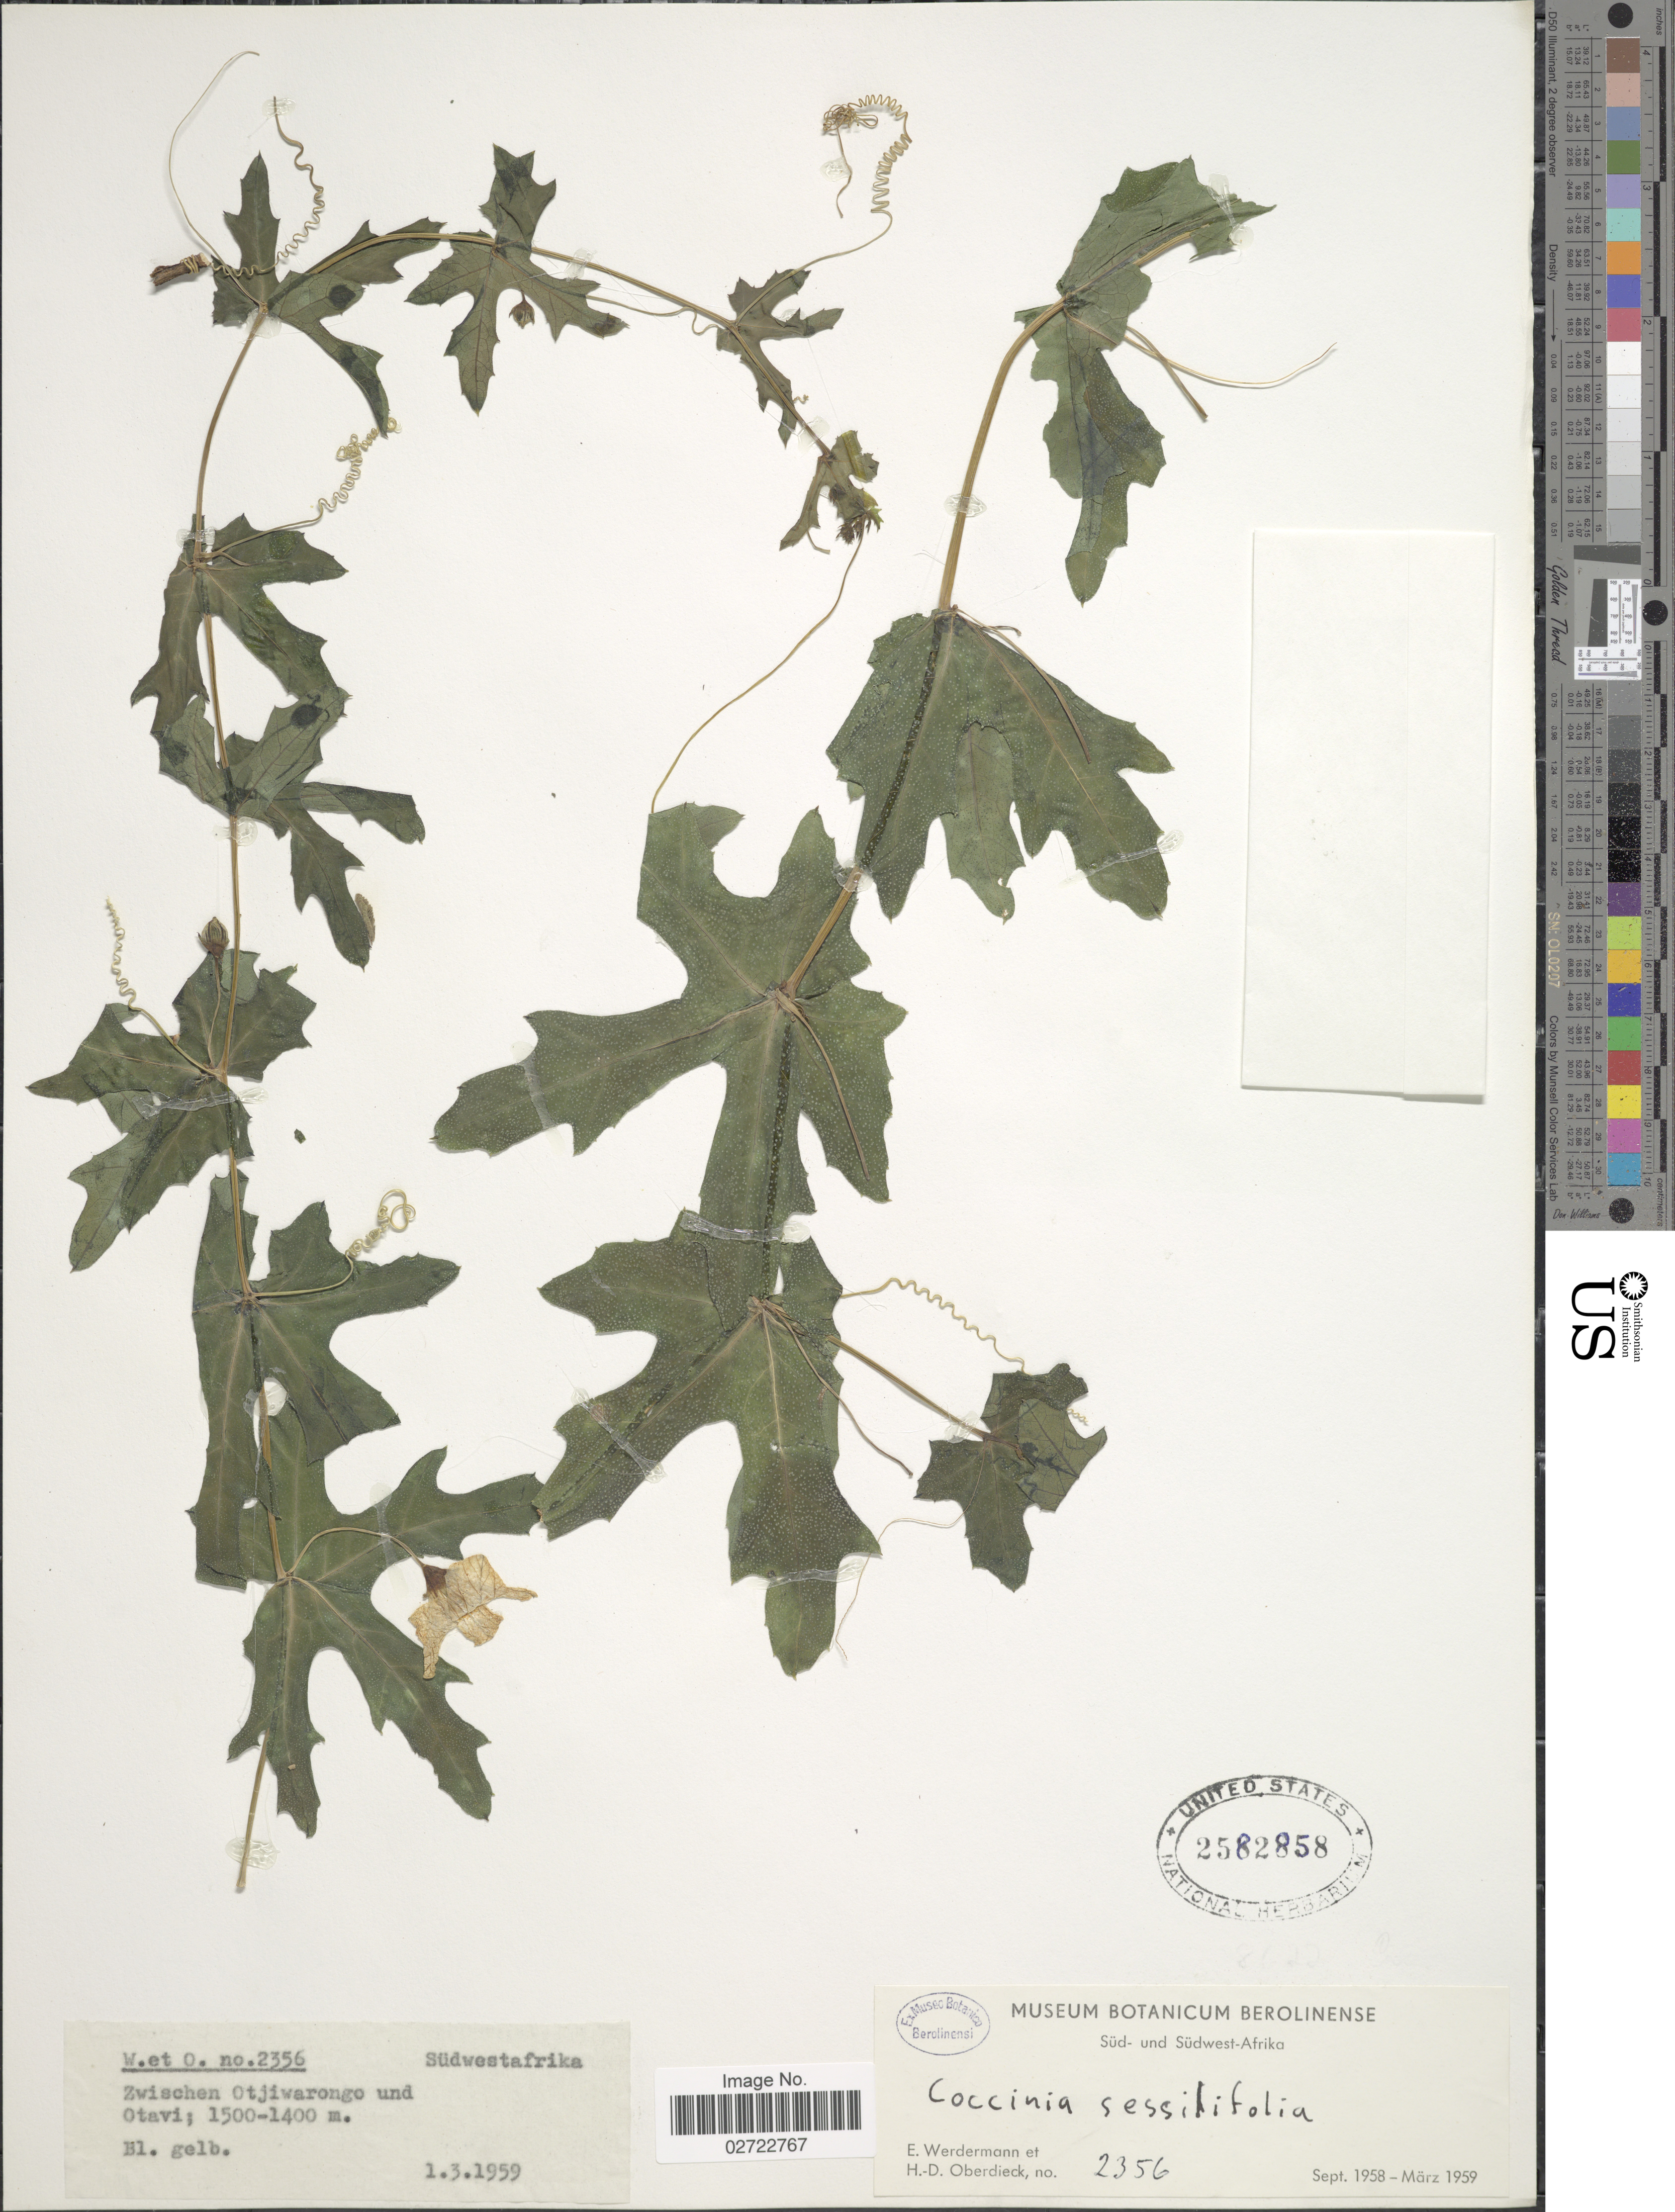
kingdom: Plantae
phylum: Tracheophyta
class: Magnoliopsida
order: Cucurbitales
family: Cucurbitaceae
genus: Coccinia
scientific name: Coccinia sessilifolia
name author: (Sond.) Cogn.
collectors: E. Wedermann & H. Oberdieck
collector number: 2356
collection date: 1959-03-01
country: Namibia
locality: Sudwestafrika. Zwischen Otjiwarongo und Otavi.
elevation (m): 1400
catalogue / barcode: US 2582858